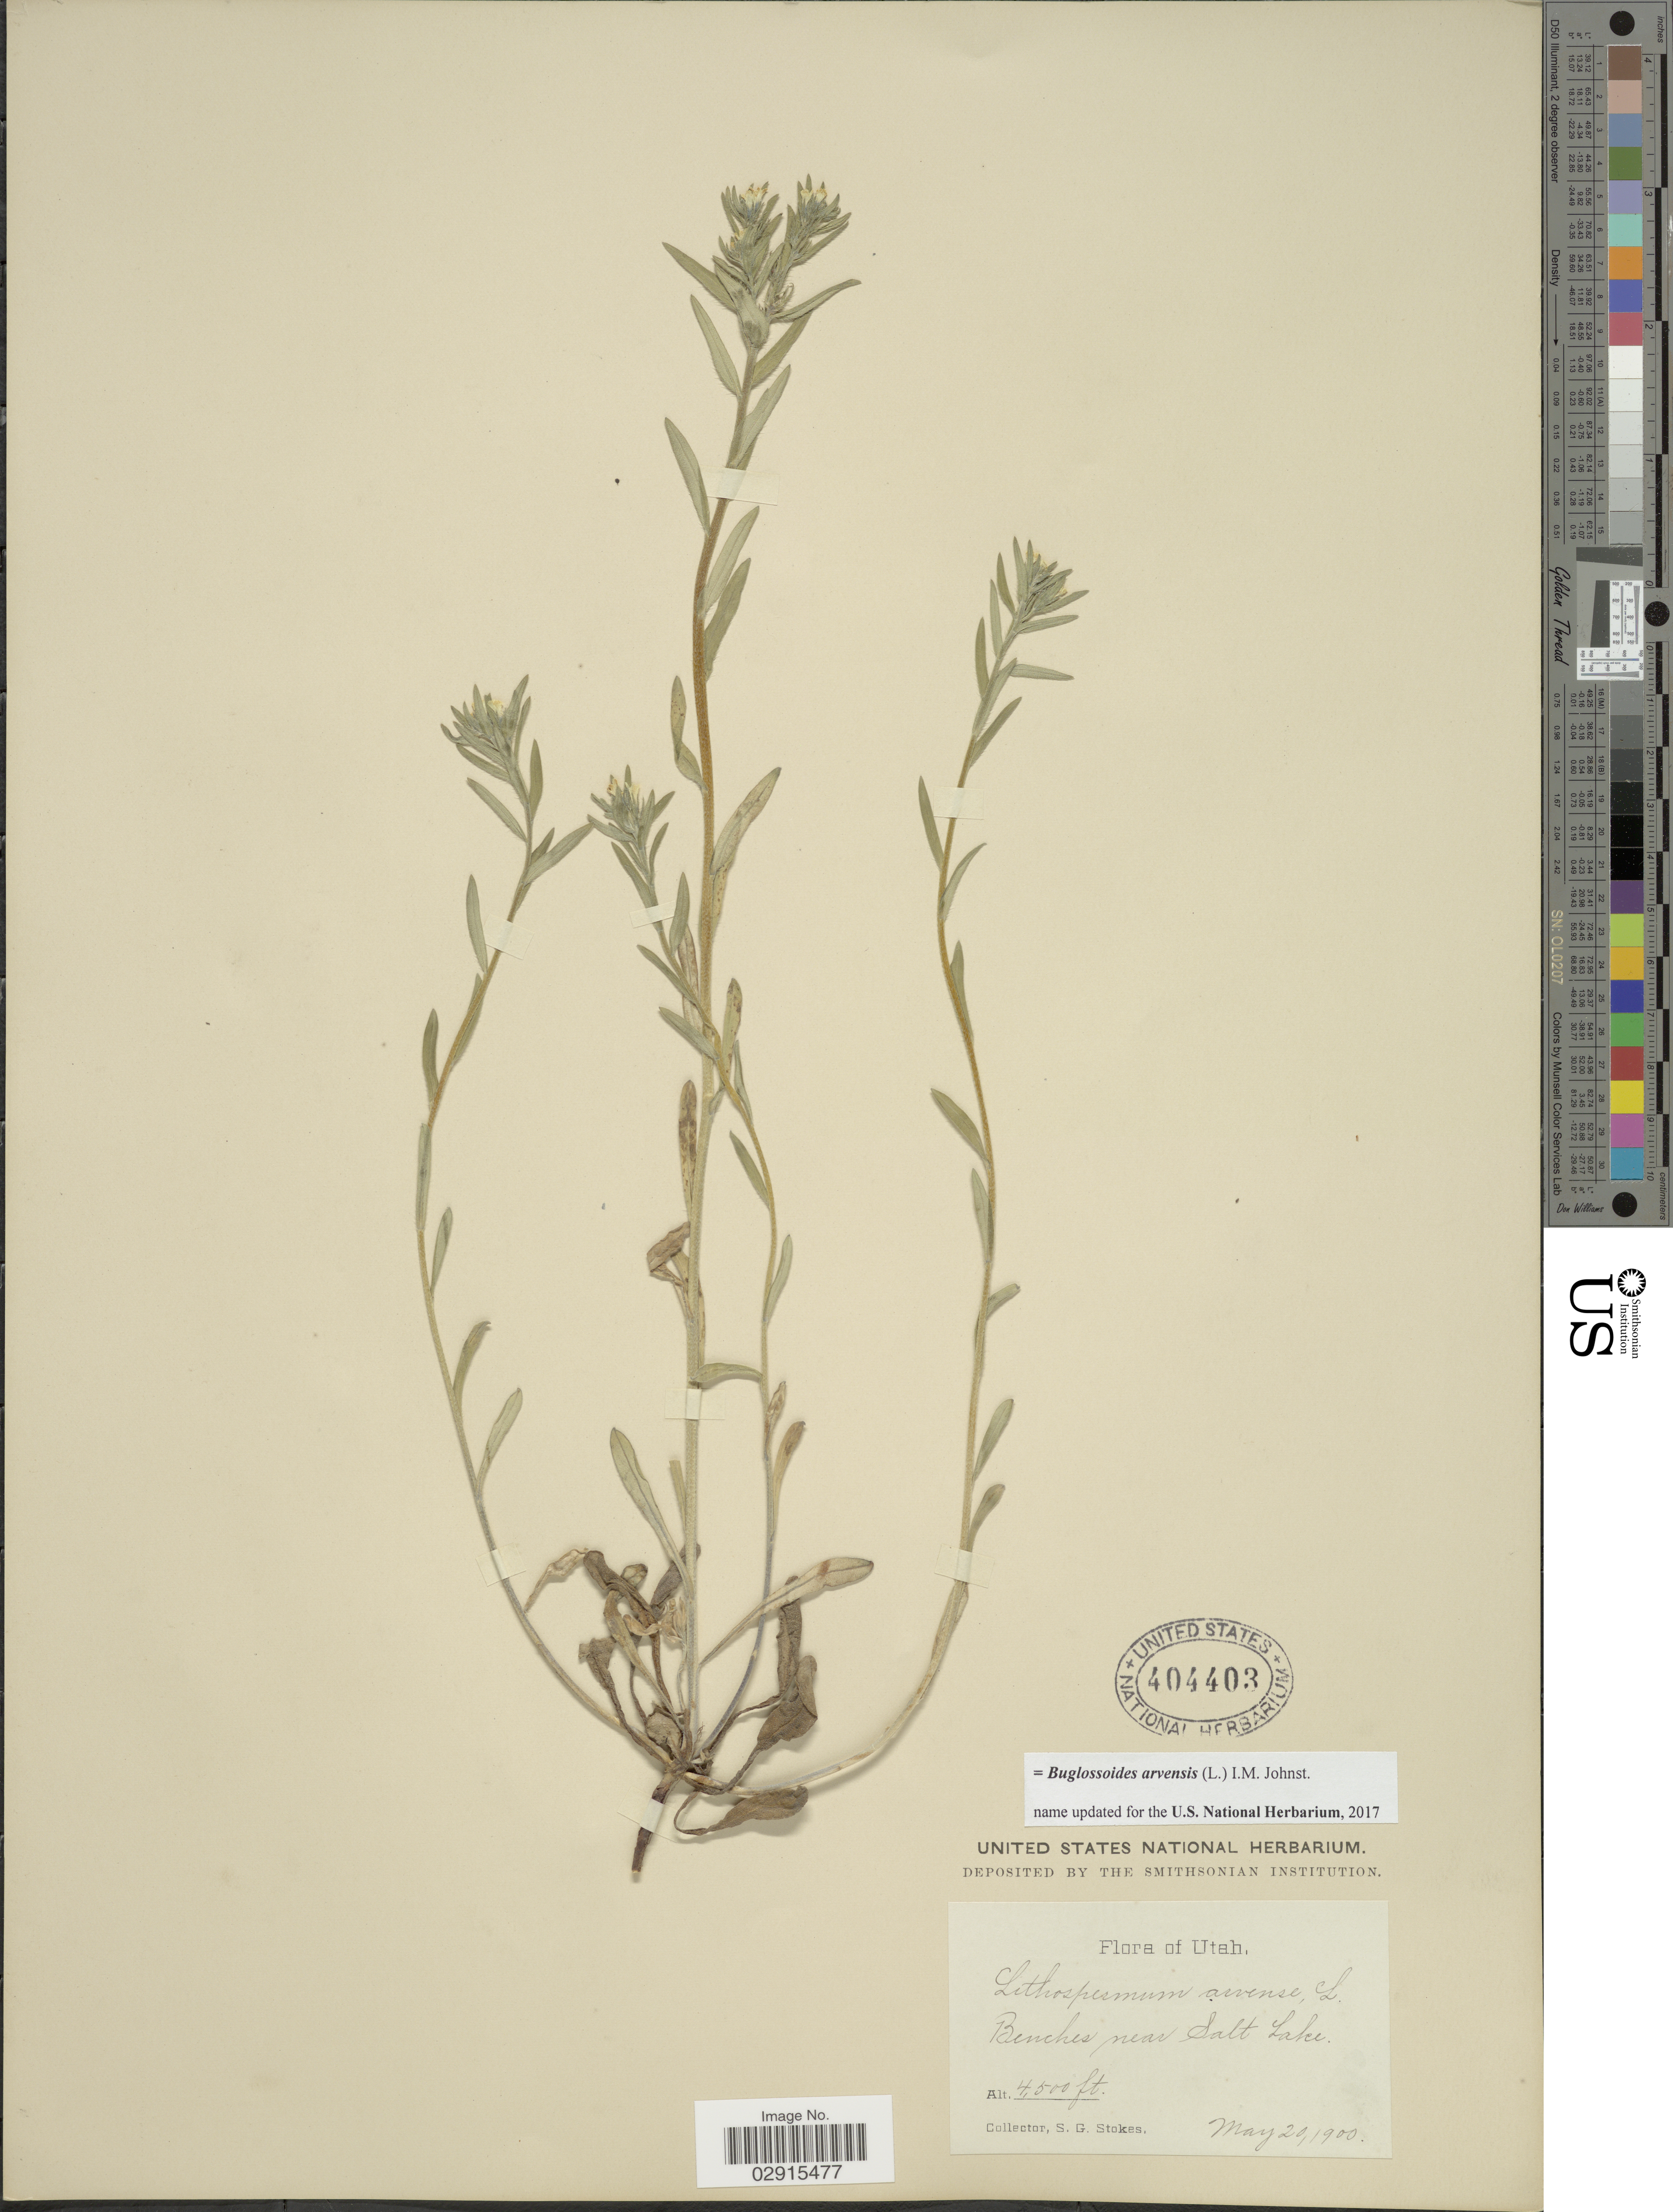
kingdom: Plantae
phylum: Tracheophyta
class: Magnoliopsida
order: Boraginales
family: Boraginaceae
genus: Buglossoides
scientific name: Buglossoides arvensis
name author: (L.) I.M. Johnst.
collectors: S. G. Stokes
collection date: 1900-05-20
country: United States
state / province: Utah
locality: Benches near Salt Lake.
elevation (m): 1372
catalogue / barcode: US 404403